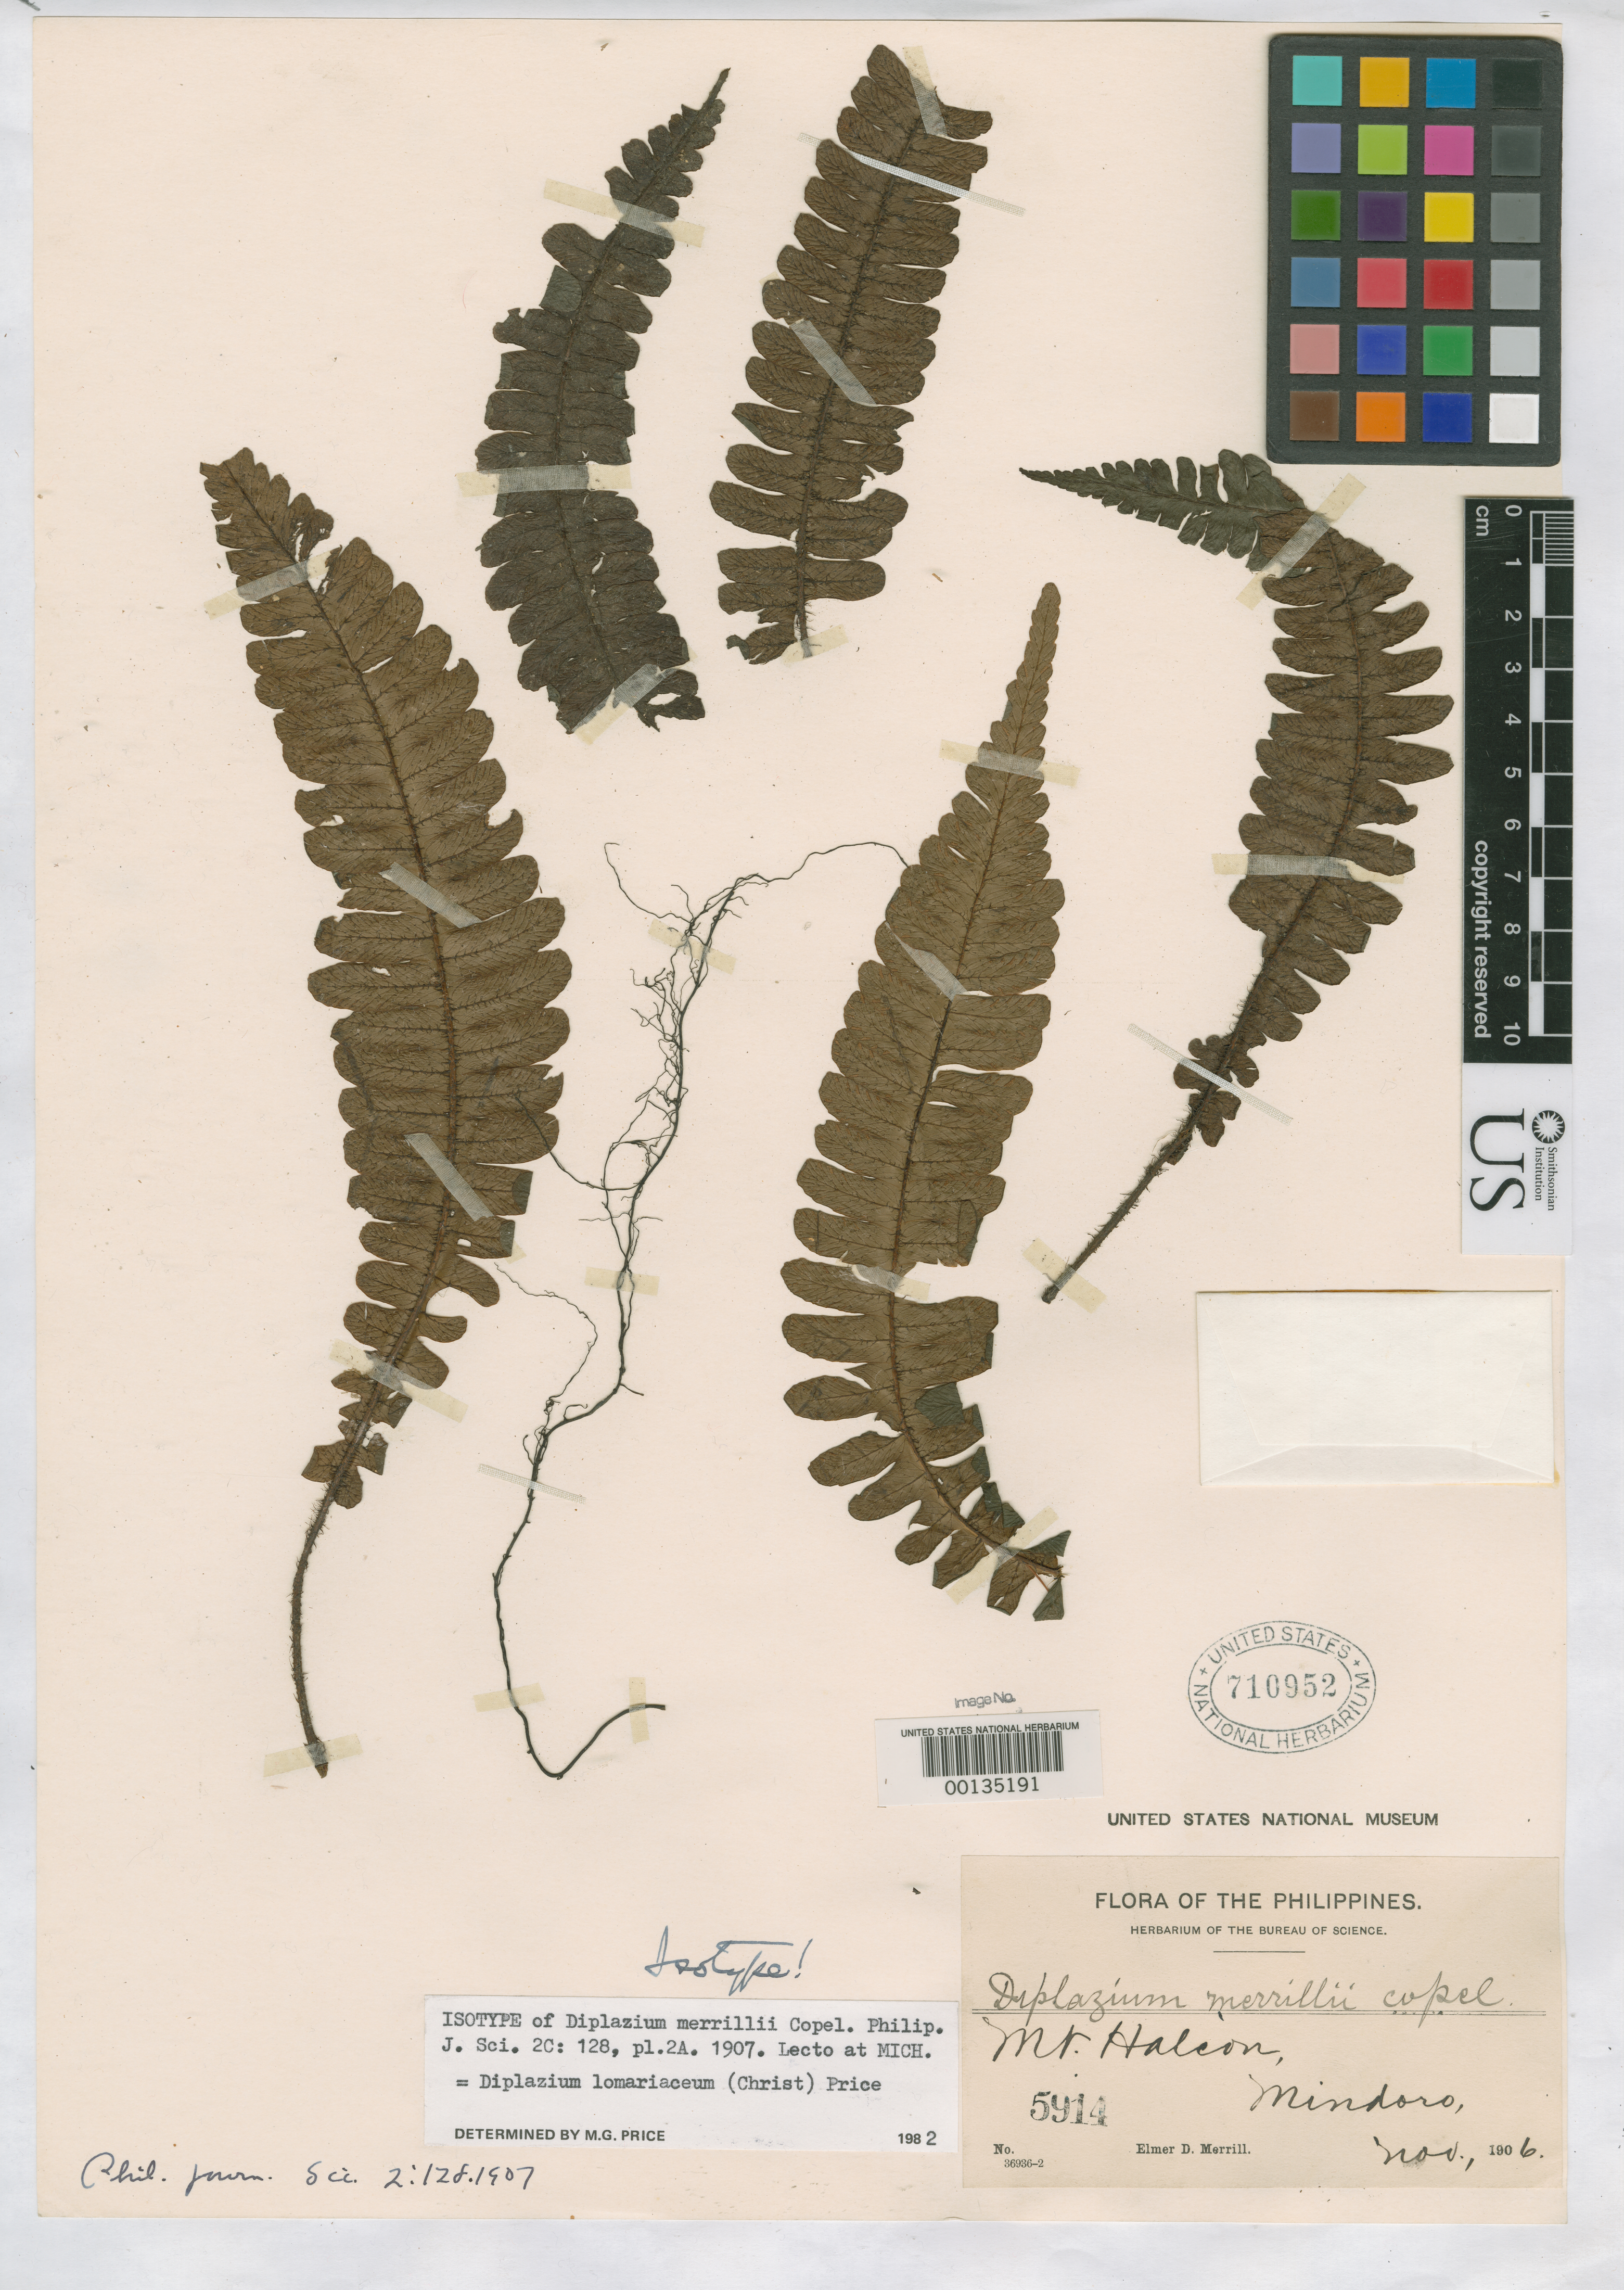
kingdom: Plantae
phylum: Tracheophyta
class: Polypodiopsida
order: Polypodiales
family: Athyriaceae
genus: Diplazium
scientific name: Diplazium merrillii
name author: Copel.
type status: Isotype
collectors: E. D. Merrill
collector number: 5914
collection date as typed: Nov 1906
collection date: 1906-11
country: Philippines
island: Mindoro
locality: Mount Halcon.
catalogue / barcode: US 710952